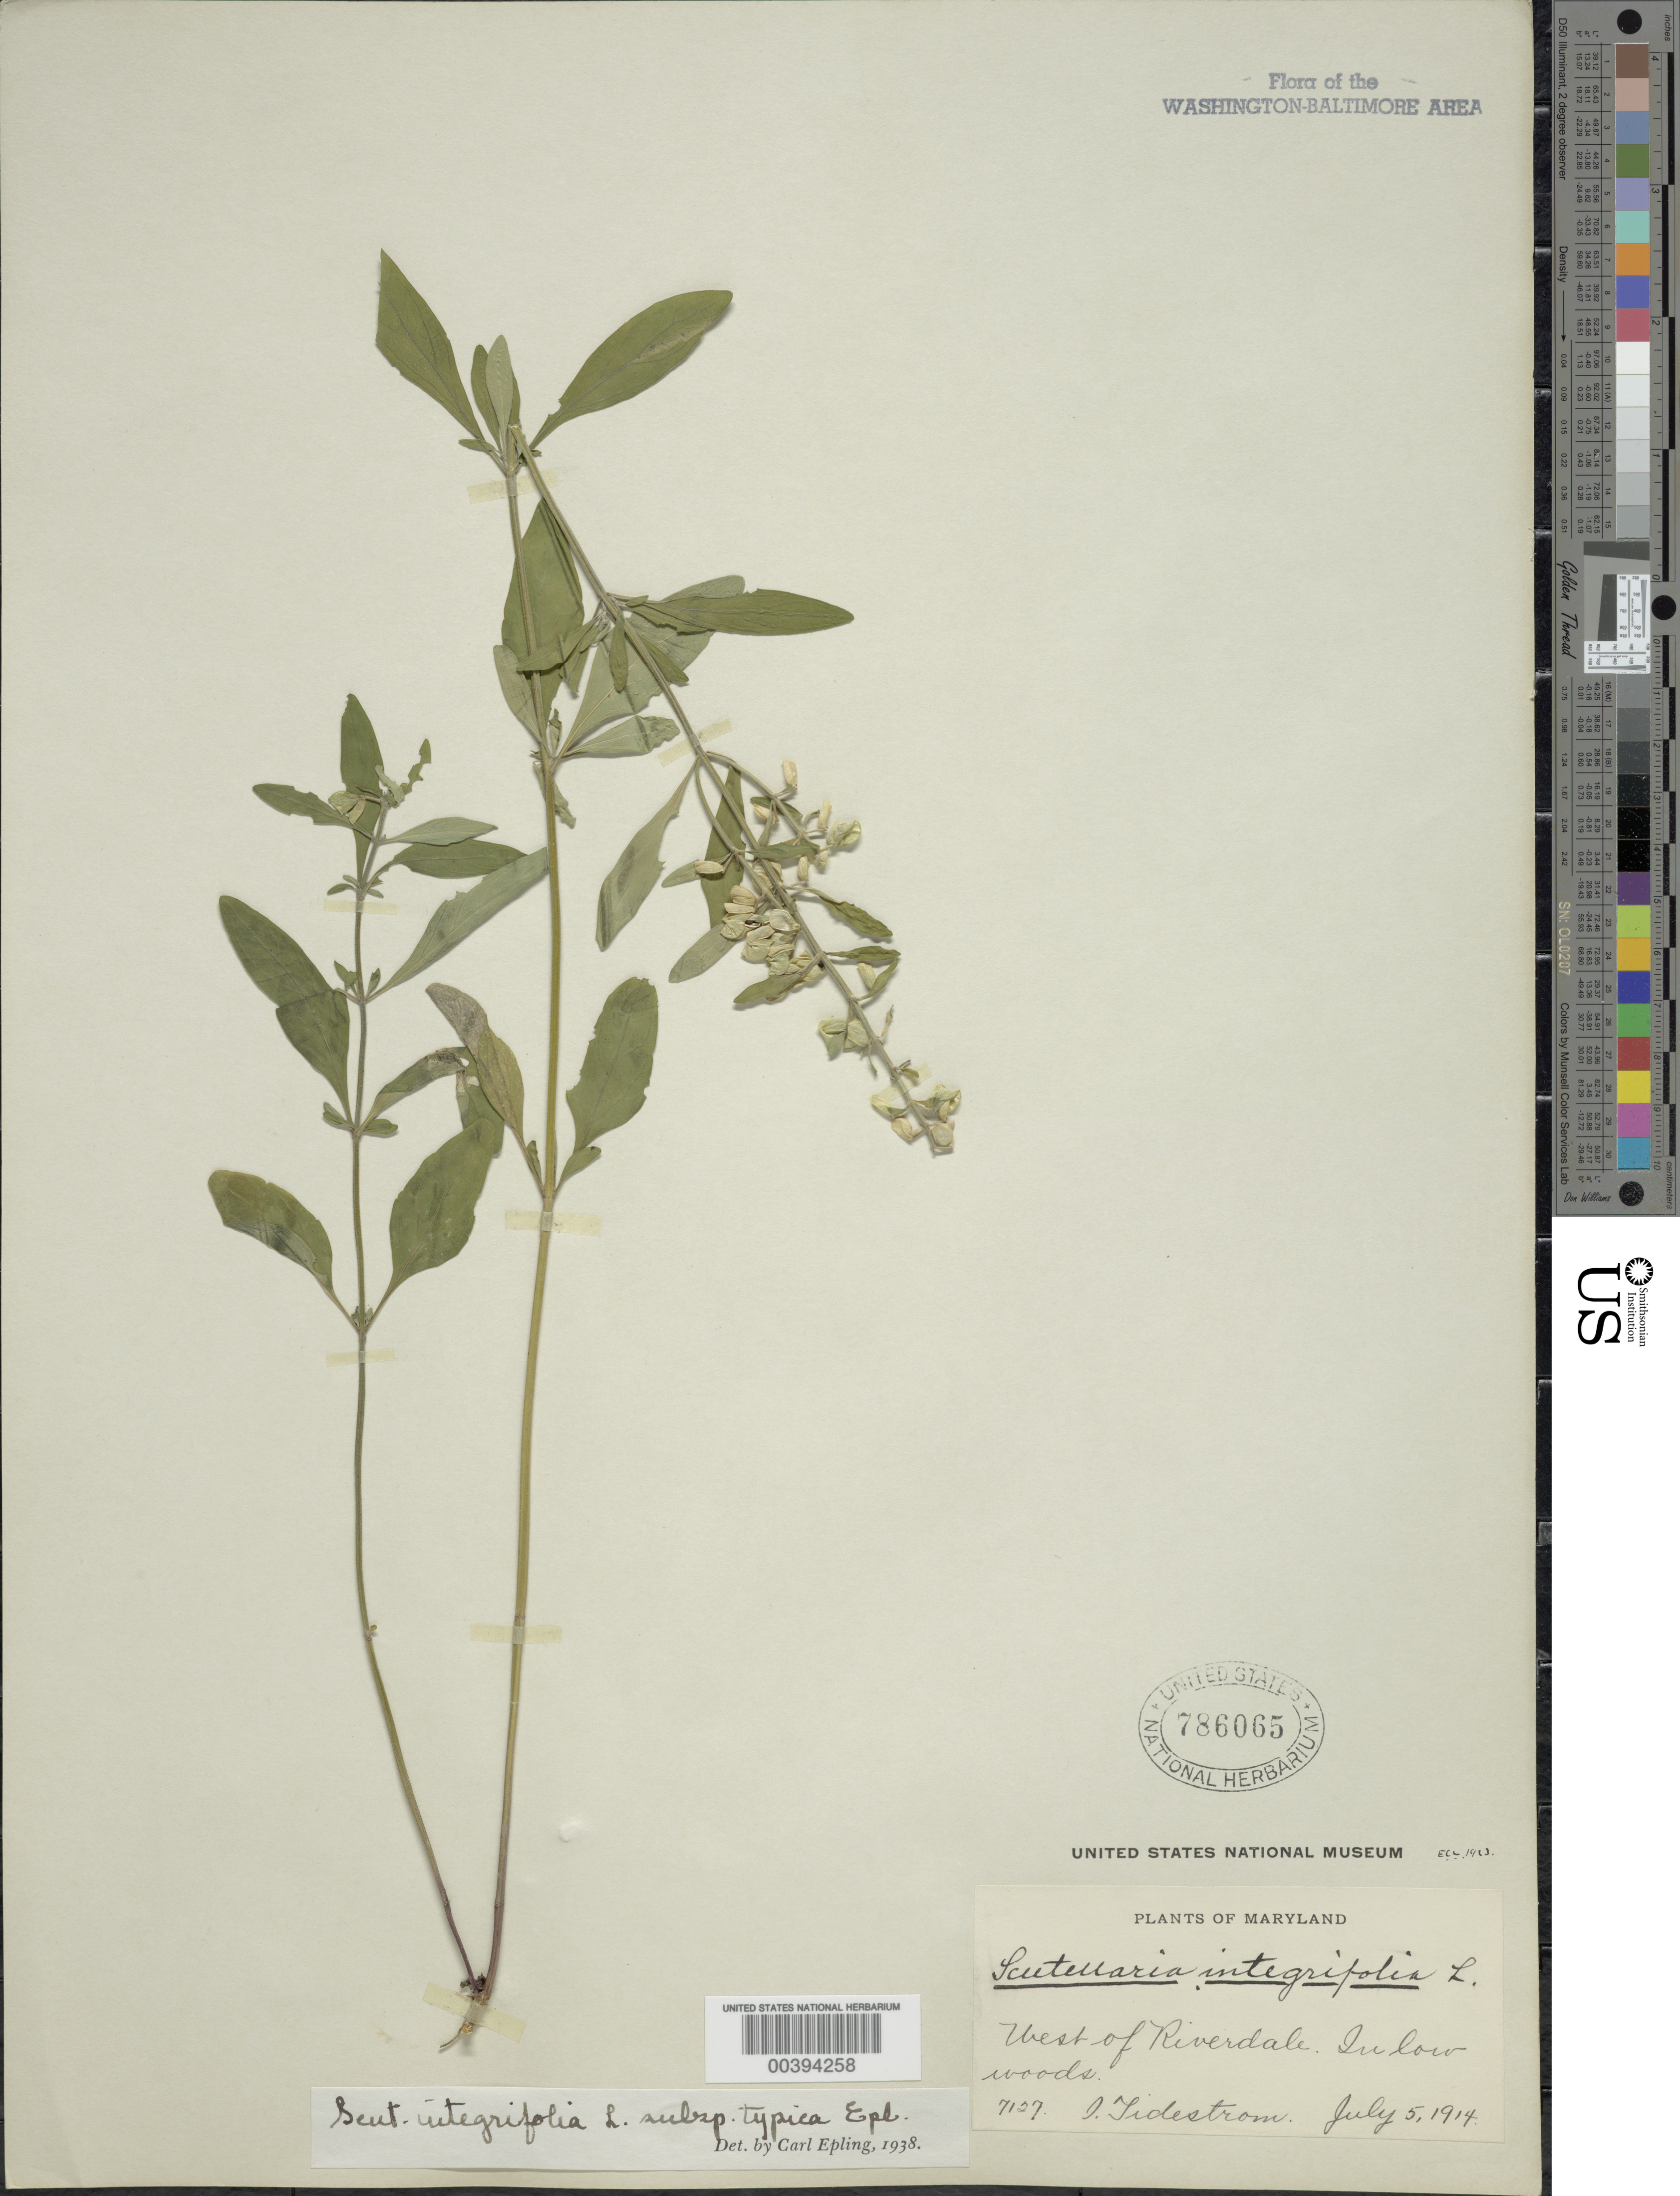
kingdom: Plantae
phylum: Tracheophyta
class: Magnoliopsida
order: Lamiales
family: Lamiaceae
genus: Scutellaria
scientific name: Scutellaria integrifolia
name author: L.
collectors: I. F. Tidestrom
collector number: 7127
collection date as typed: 05 Jul 1914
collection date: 1914-07-05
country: United States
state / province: Maryland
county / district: Prince George's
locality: West of Riverdale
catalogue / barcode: US 786065